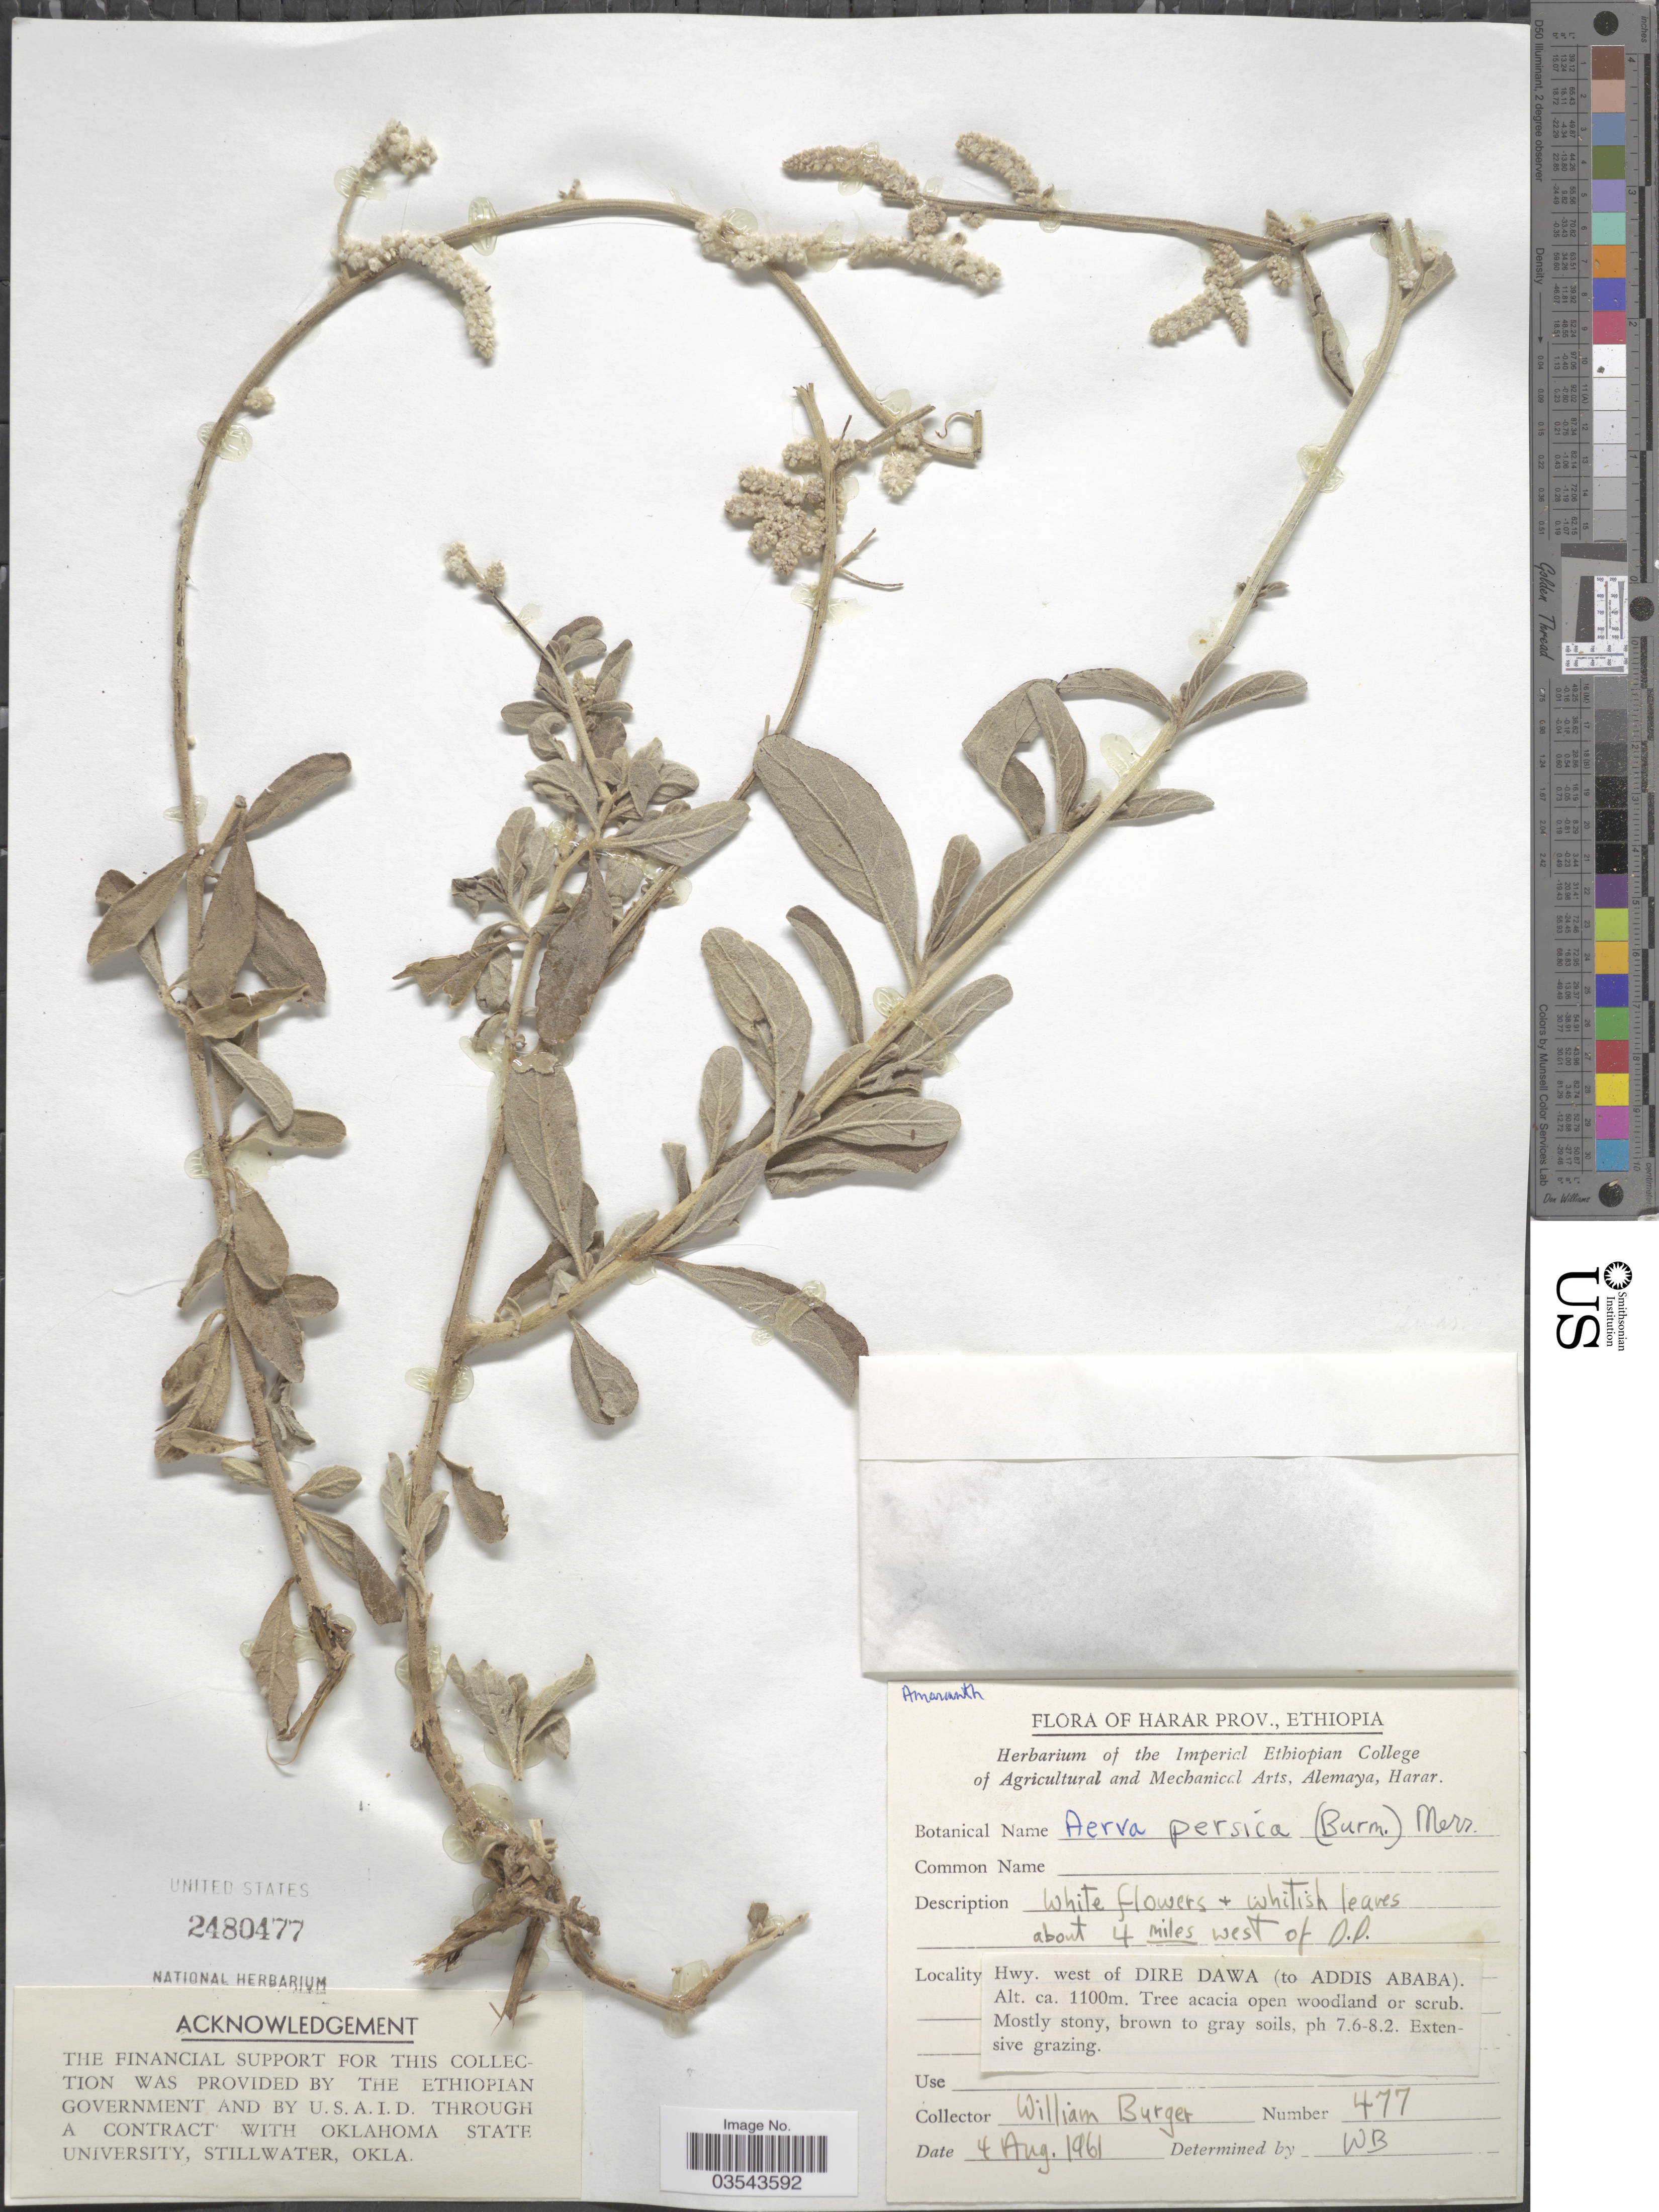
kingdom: Plantae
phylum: Tracheophyta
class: Magnoliopsida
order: Caryophyllales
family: Amaranthaceae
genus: Aerva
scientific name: Aerva persica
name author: (Burm. f.) Merr.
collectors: W. Burger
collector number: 477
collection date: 1961-08-04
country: Ethiopia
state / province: Addis Ababa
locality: Harar Prov. About 4 miles west of D. P. Hwy. west of Dire Dawa (to Addis Ababa).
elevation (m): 1100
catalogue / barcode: US 2480477